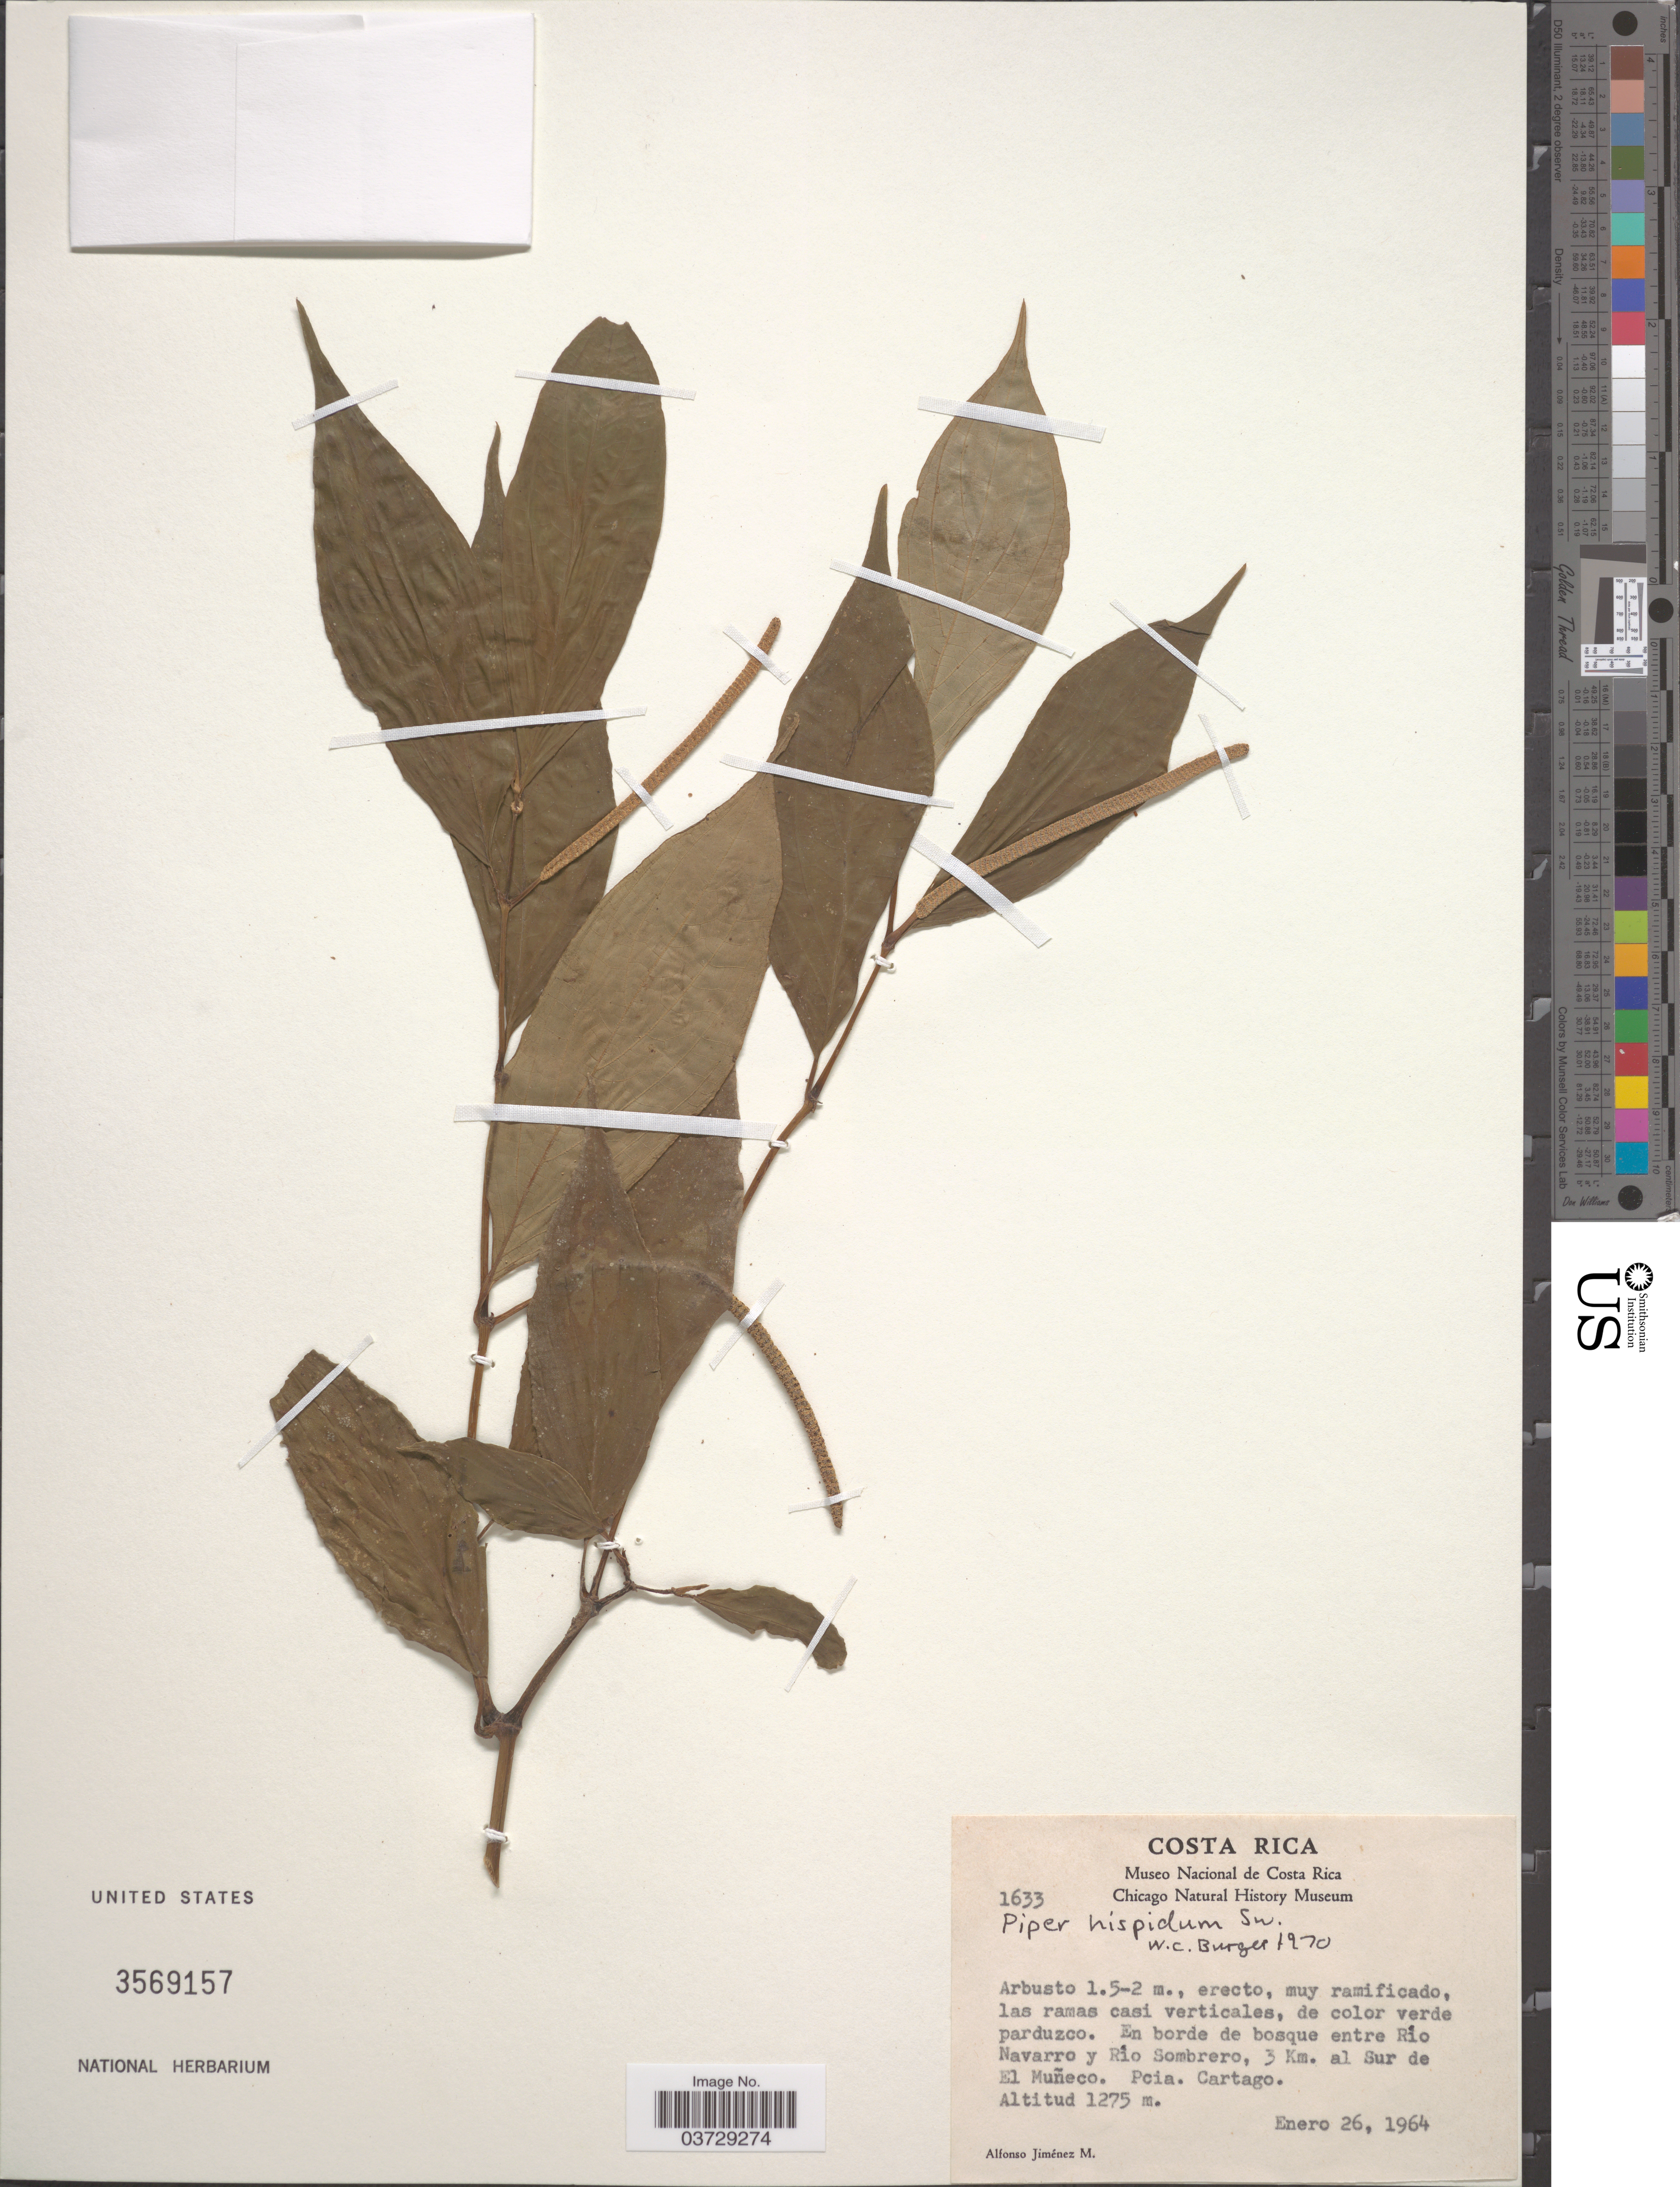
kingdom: Plantae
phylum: Tracheophyta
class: Magnoliopsida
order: Piperales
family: Piperaceae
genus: Piper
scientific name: Piper hispidum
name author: Sw.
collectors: A. Jimenez M.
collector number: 1633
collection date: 1964-01-26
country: Costa Rica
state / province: Cartago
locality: En borde de bosque entre Rio Navarro y Rio Sombrero, 3 Km. al Sur de Al Muñeco.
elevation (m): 1275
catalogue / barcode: US 3569157